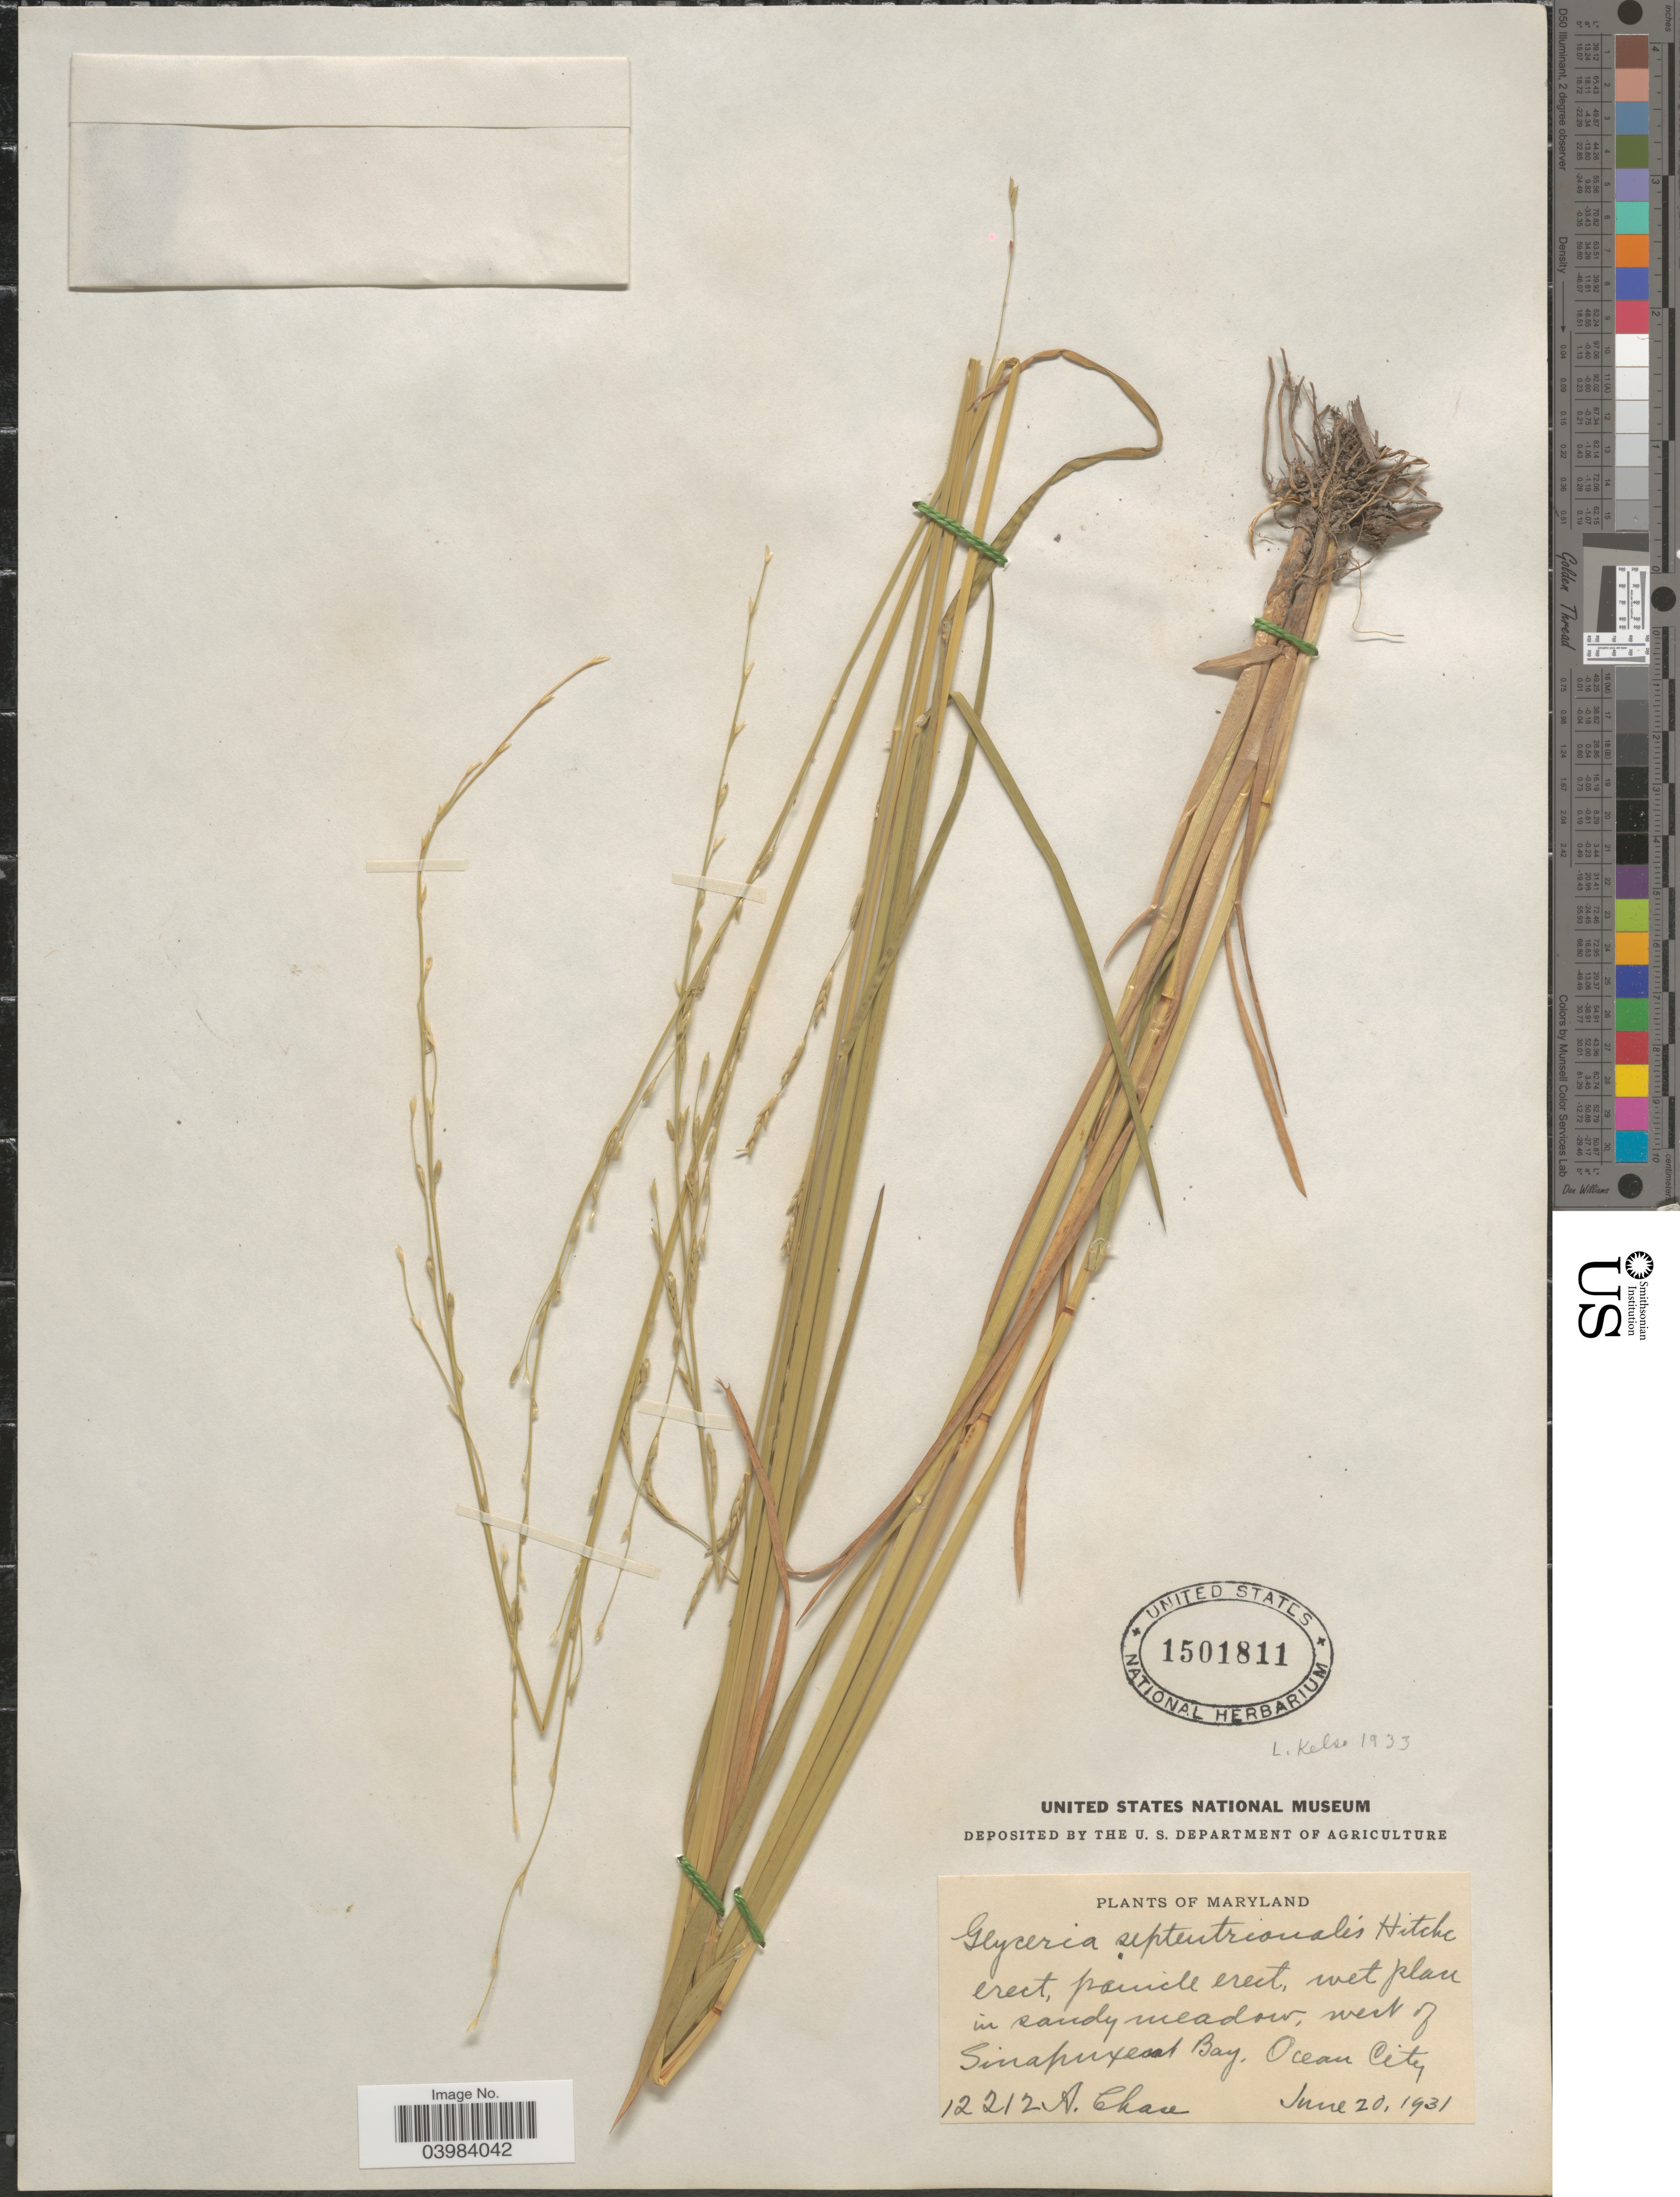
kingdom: Plantae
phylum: Tracheophyta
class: Liliopsida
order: Poales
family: Poaceae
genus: Glyceria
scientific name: Glyceria septentrionalis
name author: Hitchc.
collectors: A. Chase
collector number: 12212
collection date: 1931-06-20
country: United States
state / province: Maryland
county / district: Worcester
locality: Wet place in sandy meadow, west of Sinapuxent Bay. Ocean City.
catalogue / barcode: US 1501811